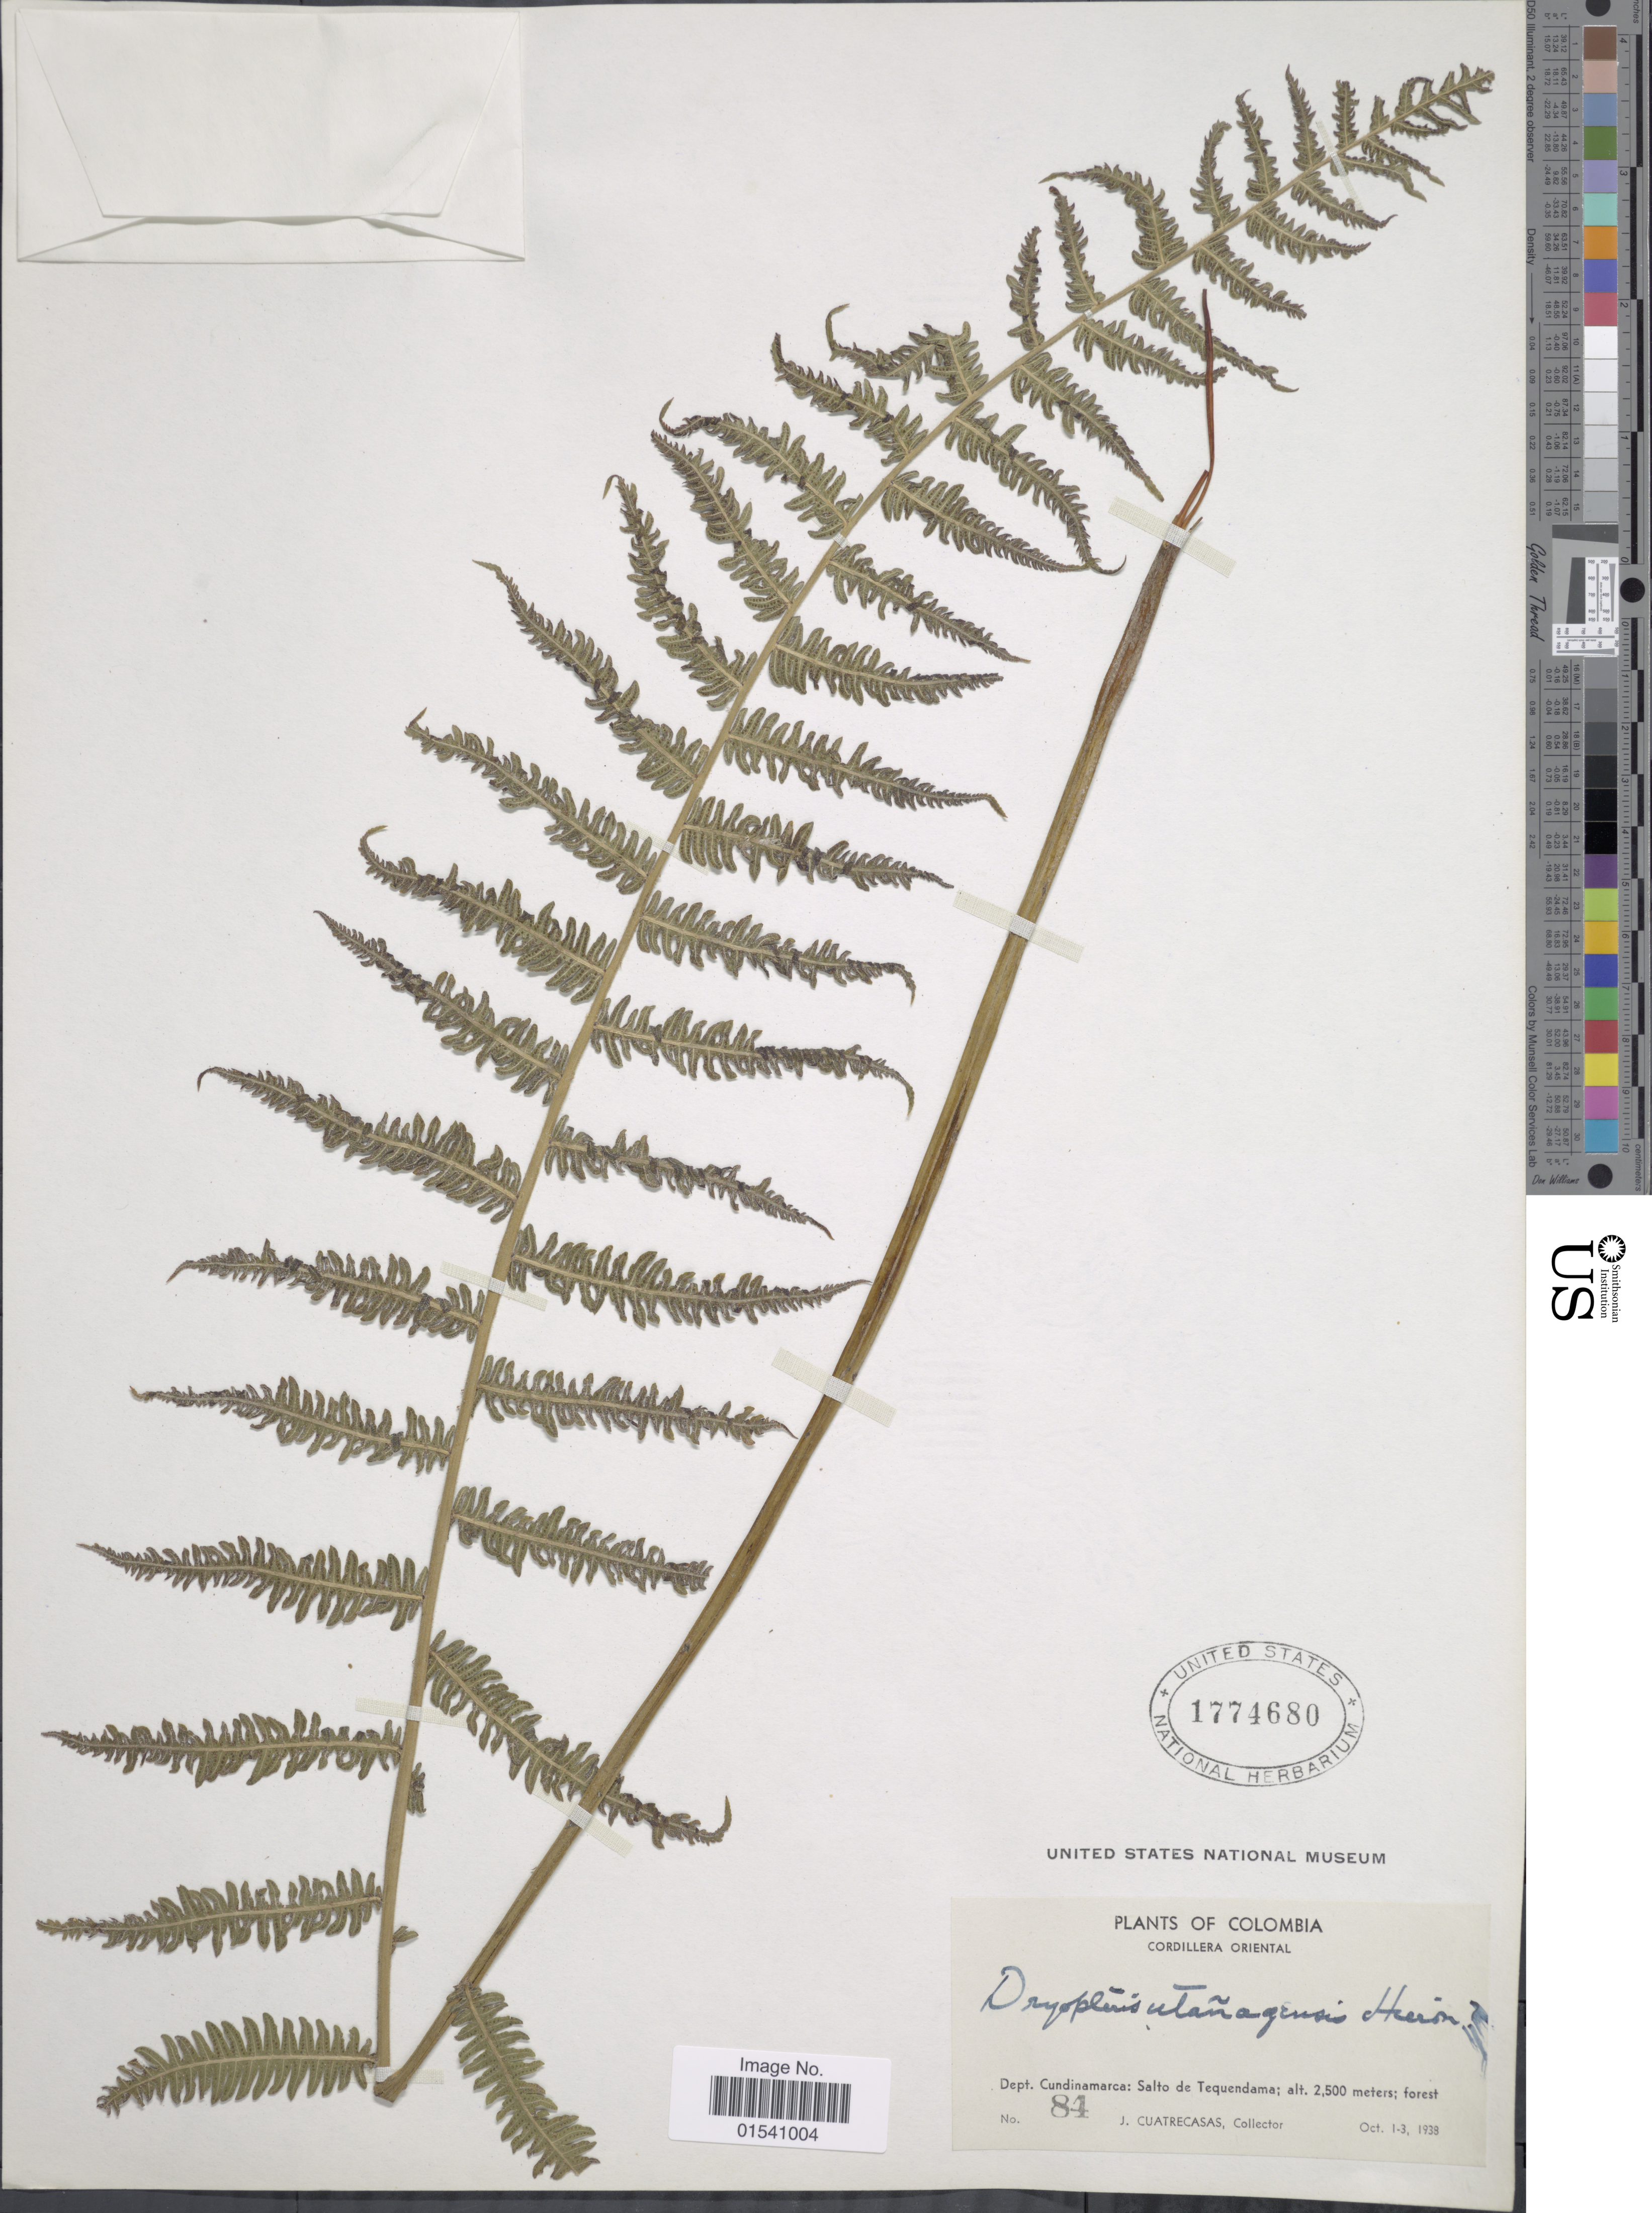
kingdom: Plantae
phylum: Tracheophyta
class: Polypodiopsida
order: Polypodiales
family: Thelypteridaceae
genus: Amauropelta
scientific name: Amauropelta supina (Sodiro) comb. nov., ined 2015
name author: (Sodiro)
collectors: J. Cuatrecasas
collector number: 84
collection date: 1938-10-01/1938-10-03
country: Colombia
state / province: Cundinamarca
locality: Cordillera Oriental, Dept. Cuninamarca: Salto de Tequendama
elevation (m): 2500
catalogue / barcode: US 1774680